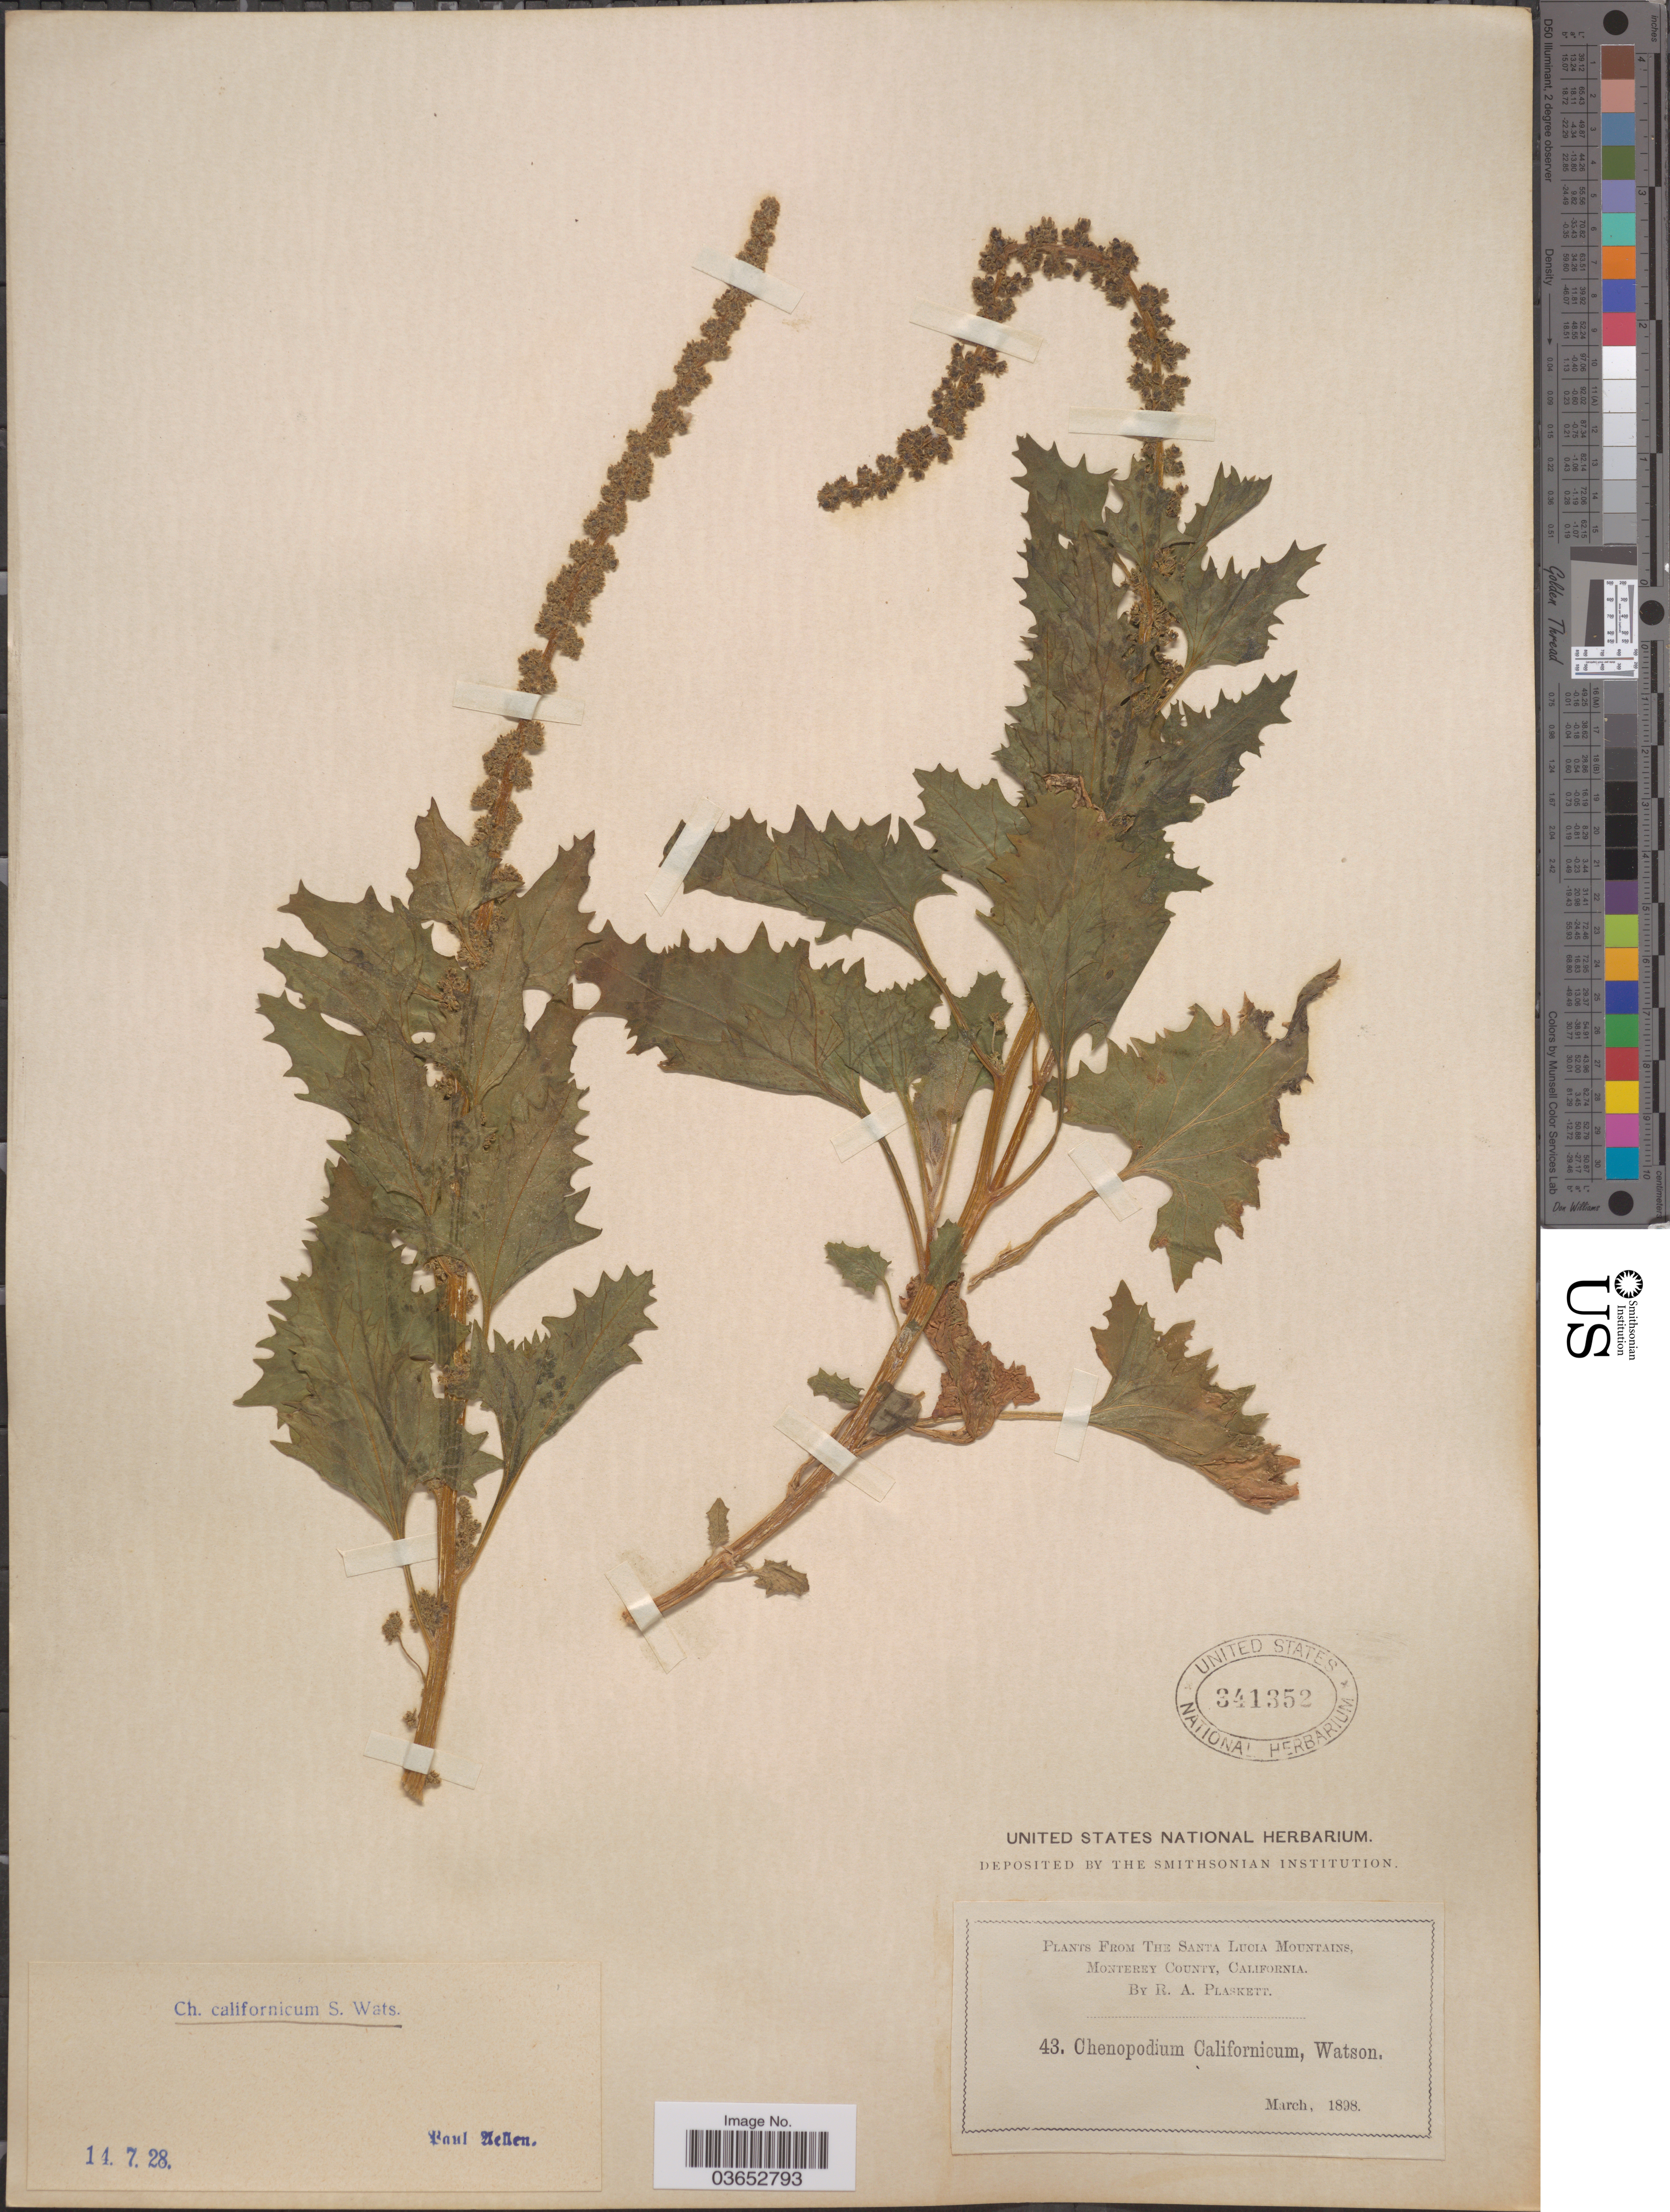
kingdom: Plantae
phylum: Tracheophyta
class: Magnoliopsida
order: Caryophyllales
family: Amaranthaceae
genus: Chenopodium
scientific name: Chenopodium californicum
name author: S. Watson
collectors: R. Plaskett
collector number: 43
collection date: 1898-03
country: United States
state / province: California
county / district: Monterey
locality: The Santa Lucia Mountains, Monterey County.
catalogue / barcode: US 341352